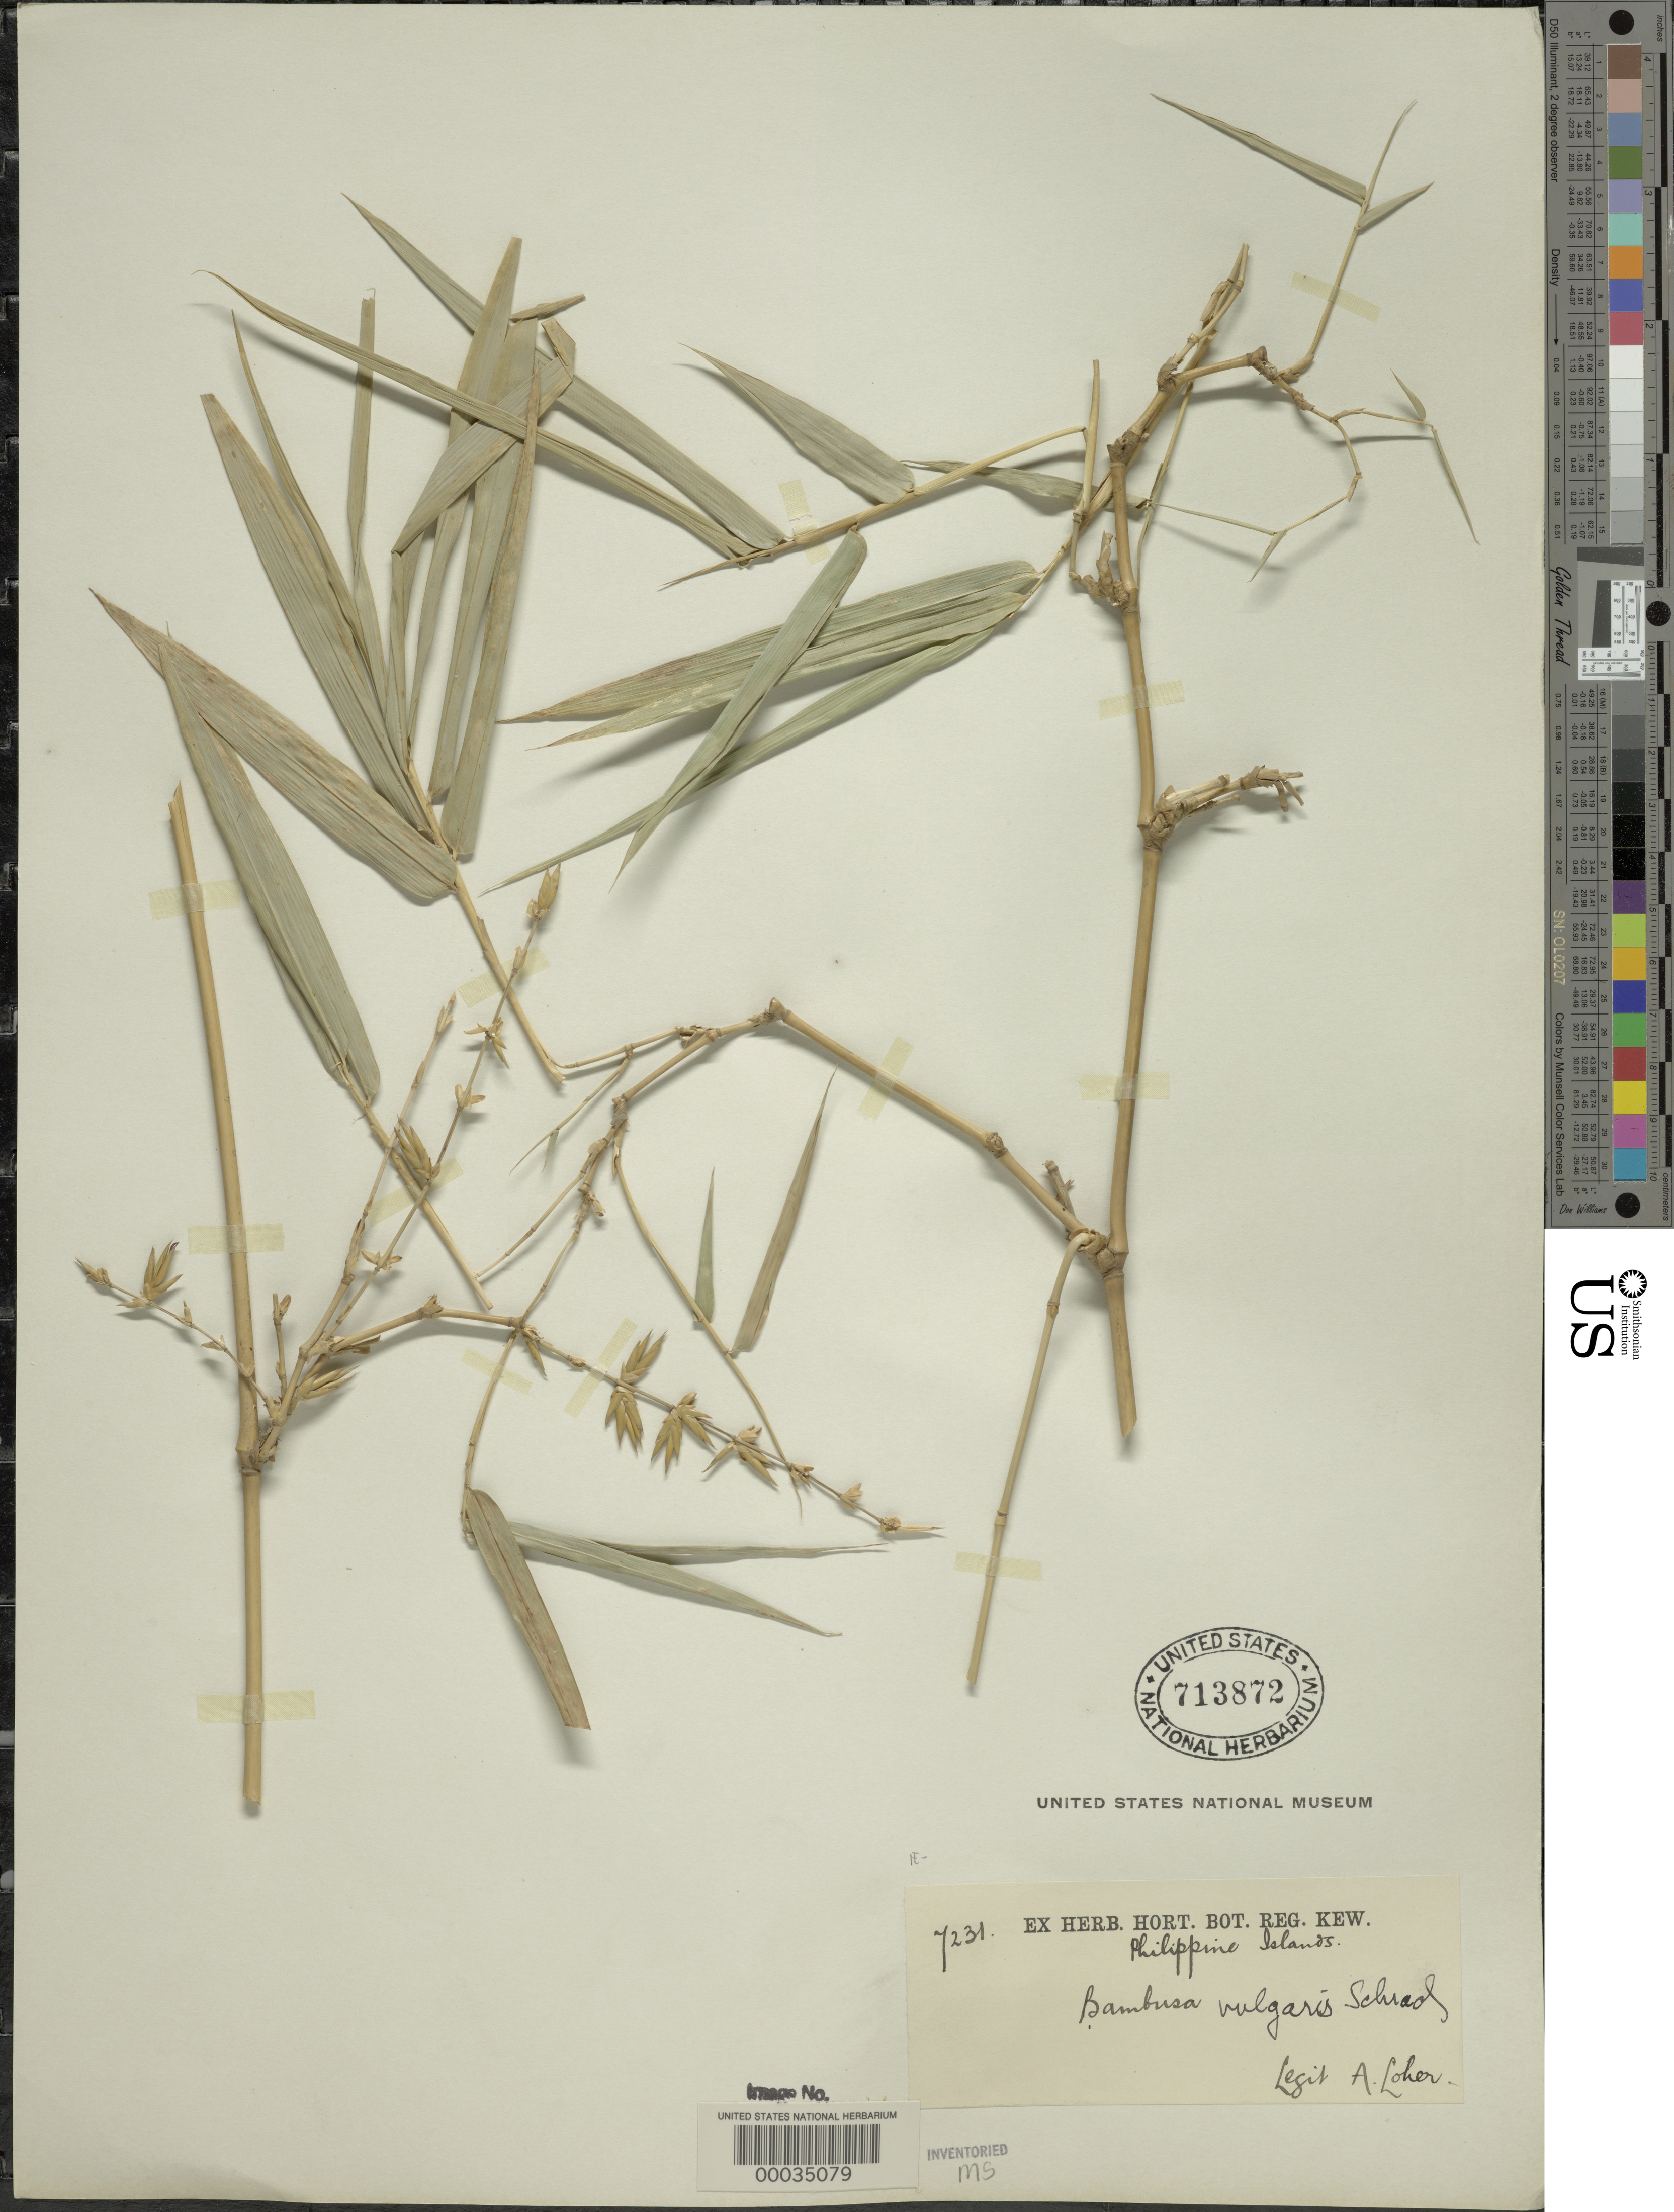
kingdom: Plantae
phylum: Tracheophyta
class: Liliopsida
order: Poales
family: Poaceae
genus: Bambusa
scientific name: Bambusa vulgaris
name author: Schrad. ex J.C. Wendl.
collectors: A. Loher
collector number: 7231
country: Philippines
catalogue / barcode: US 713872